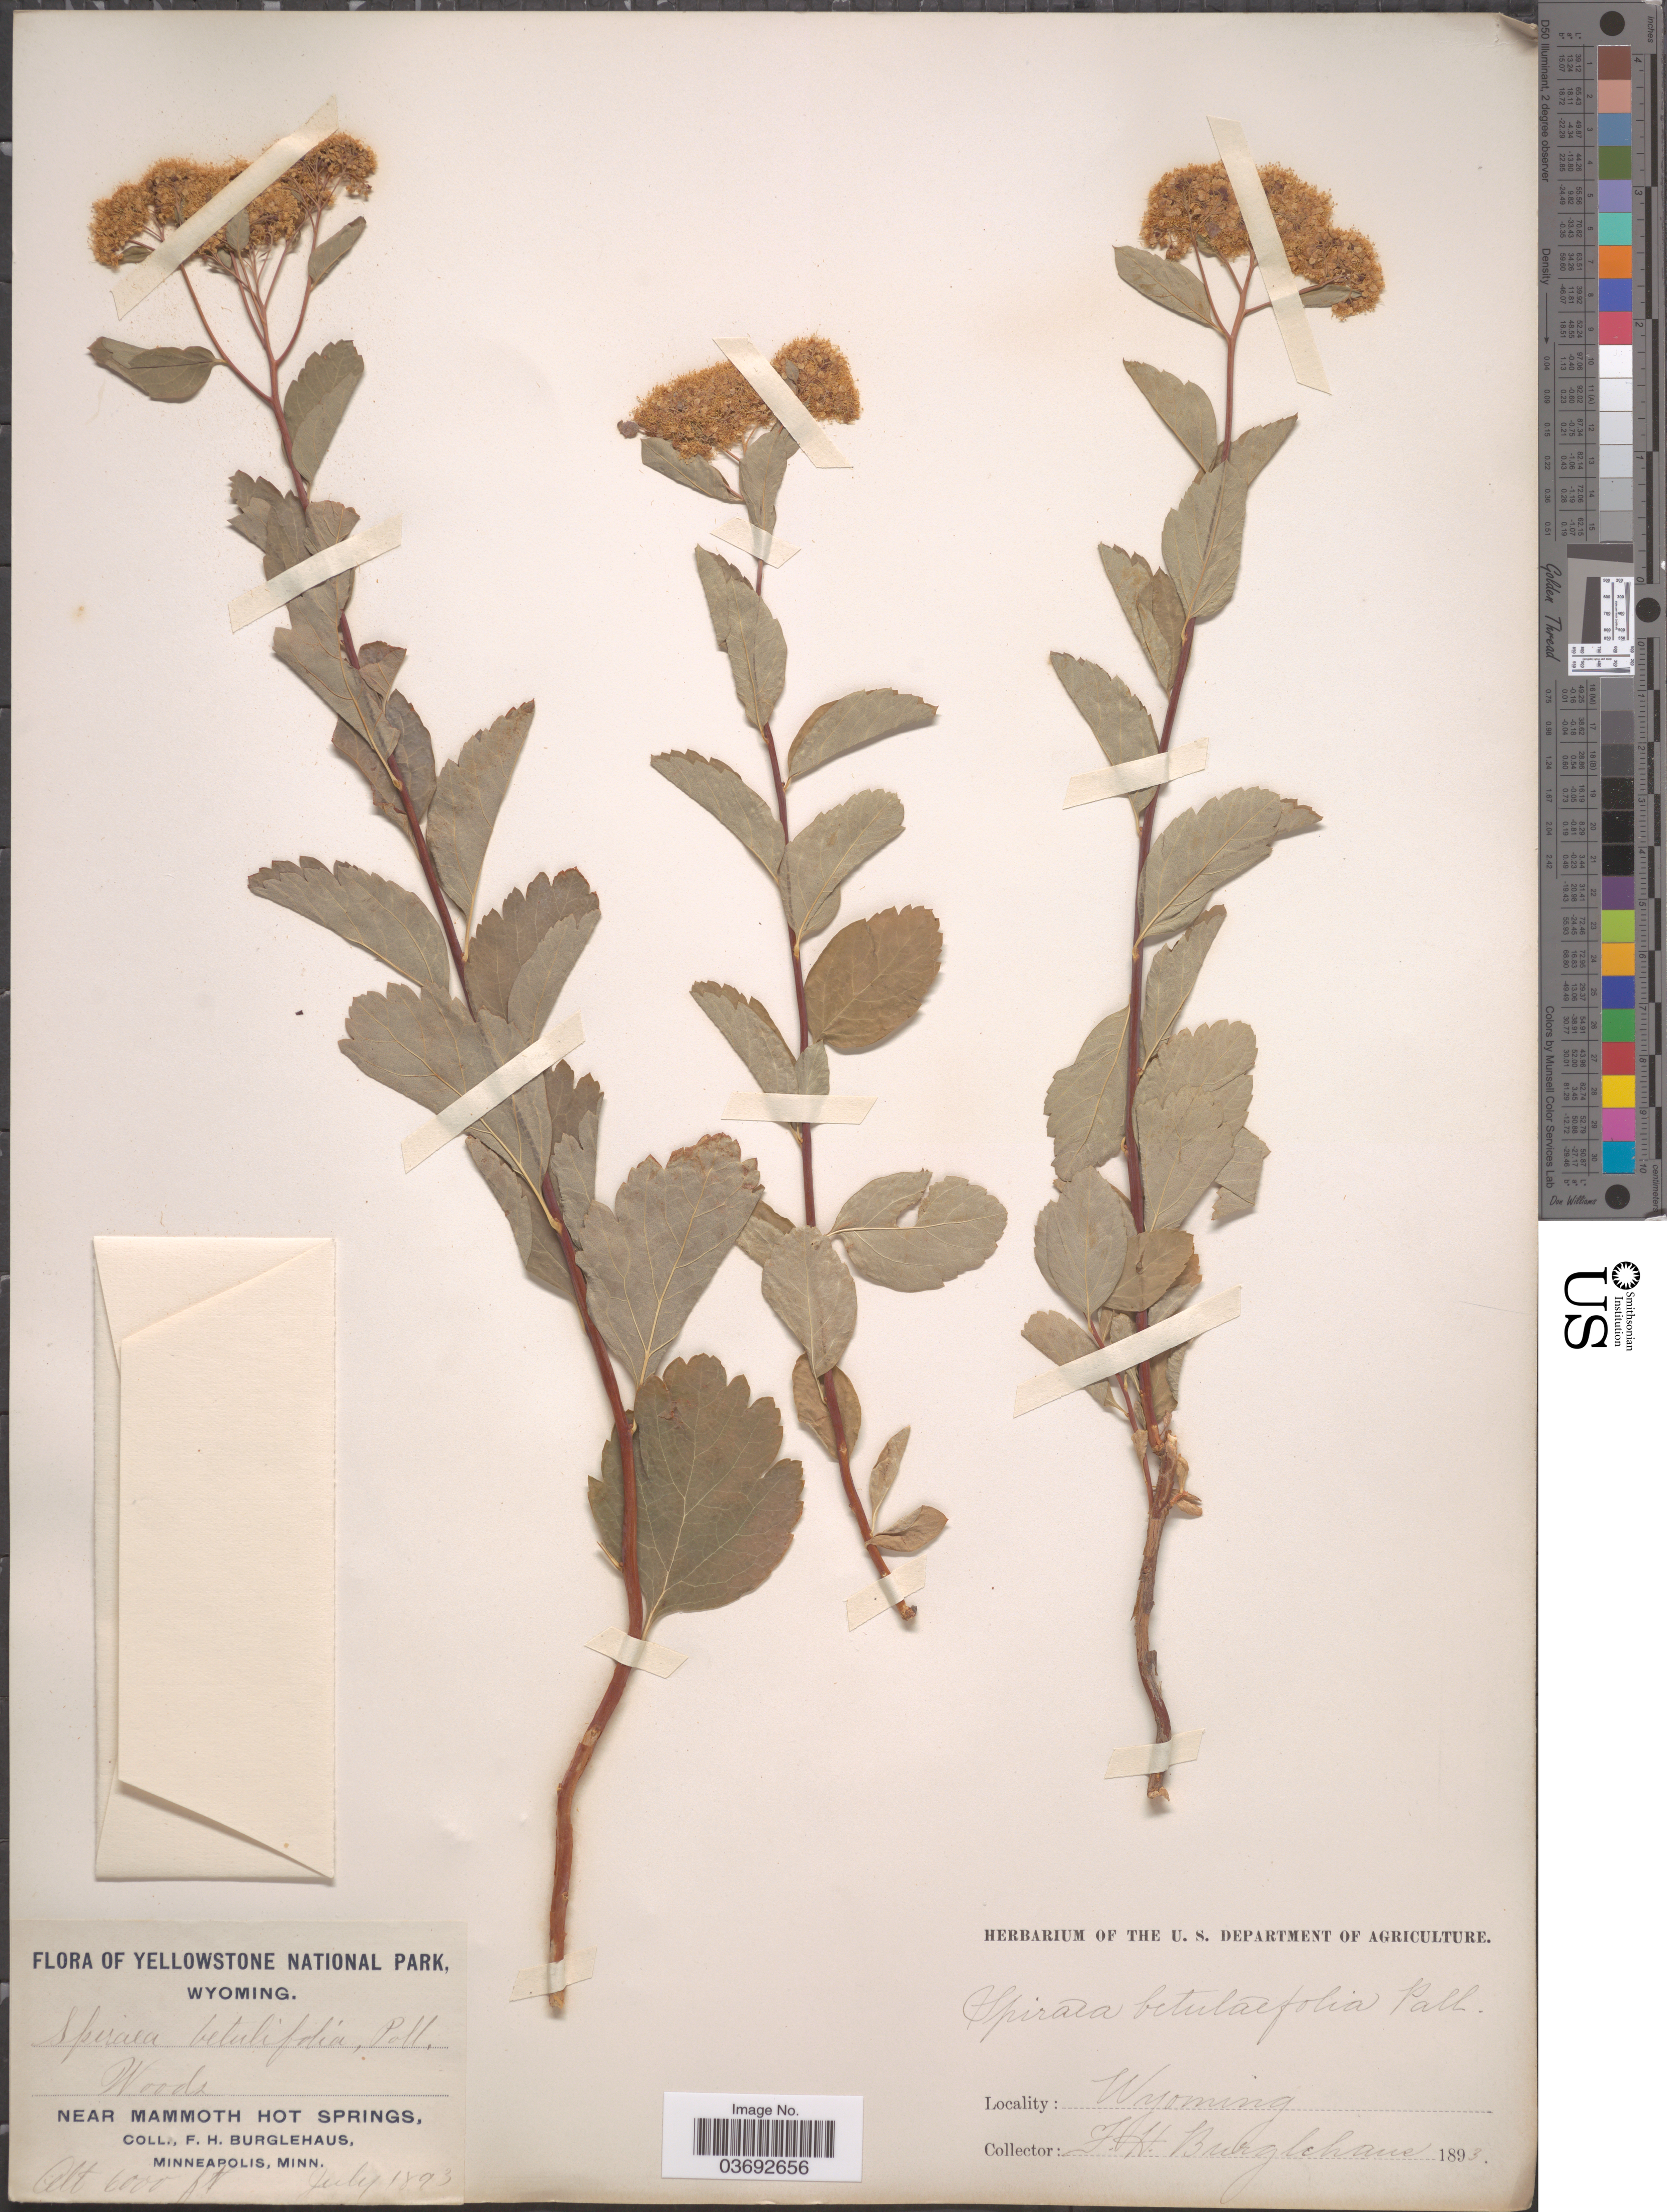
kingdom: Plantae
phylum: Tracheophyta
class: Magnoliopsida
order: Rosales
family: Rosaceae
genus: Spiraea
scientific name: Spiraea lucida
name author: Douglas ex Greene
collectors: F. Burglehaus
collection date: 1893-07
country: United States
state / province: Wyoming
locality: Yellowstone National Park. Near Mammoth Hot Springs.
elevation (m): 1829